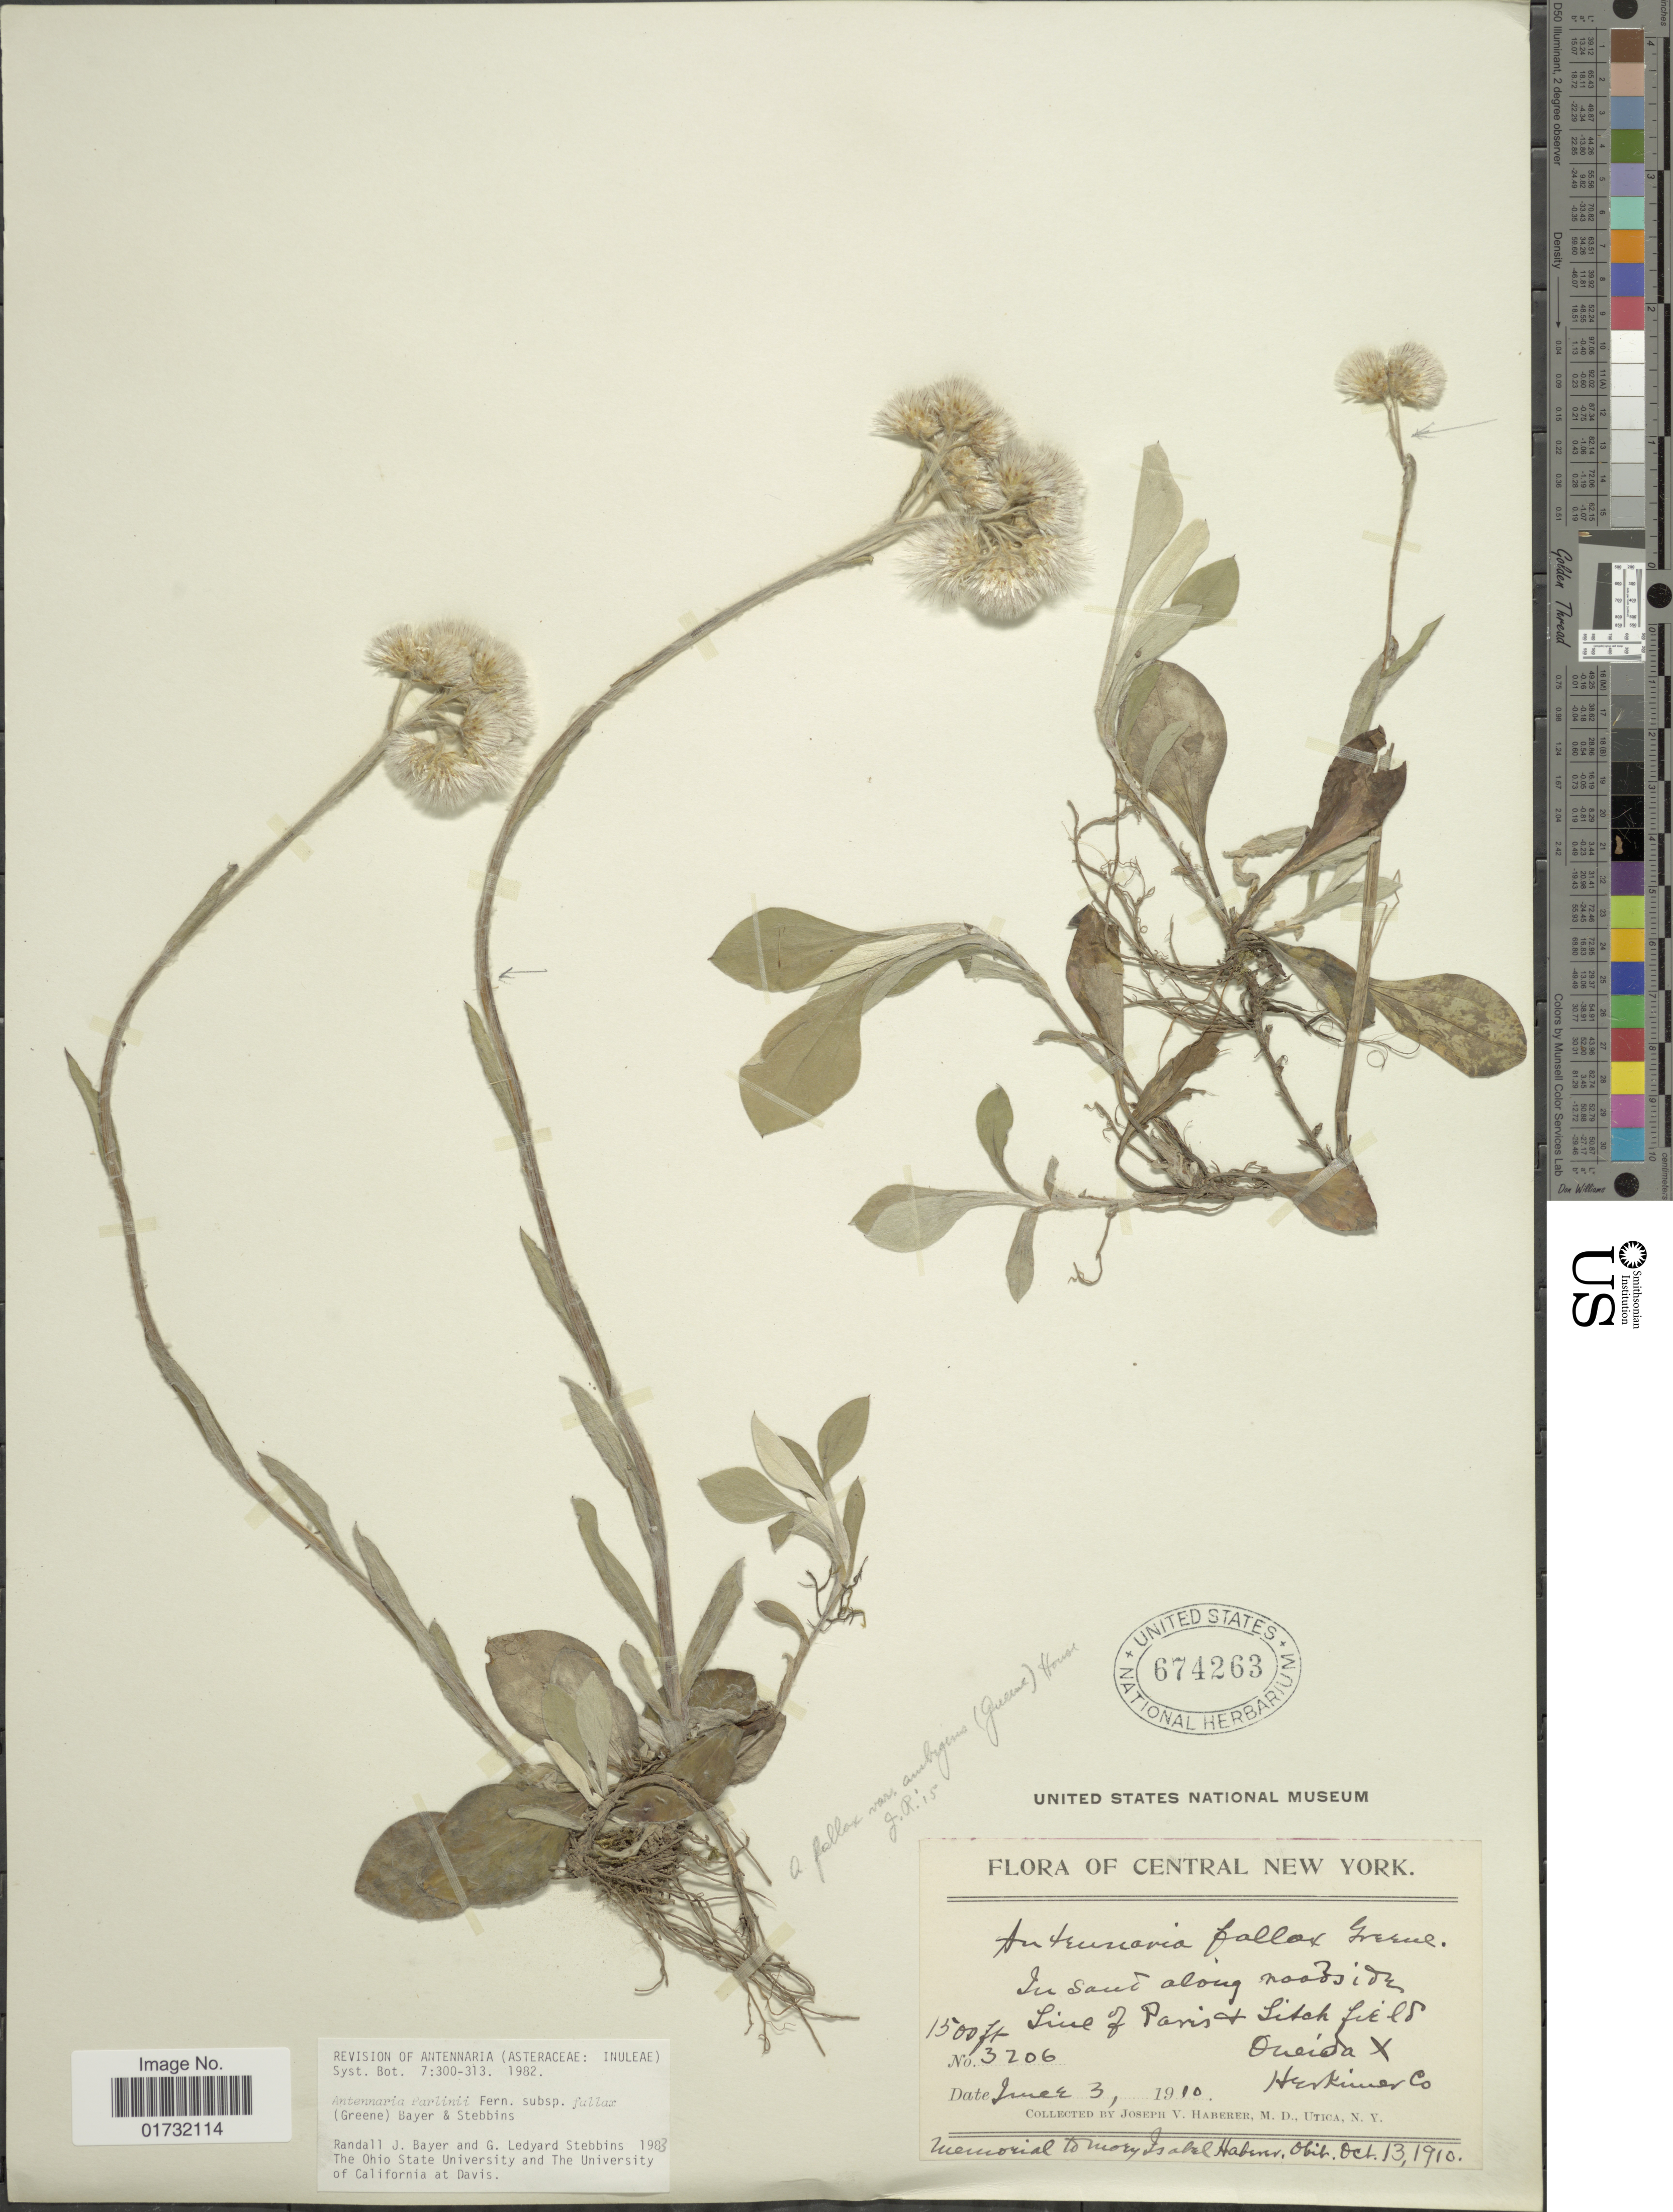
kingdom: Plantae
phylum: Tracheophyta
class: Magnoliopsida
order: Asterales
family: Asteraceae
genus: Antennaria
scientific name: Antennaria parlinii subsp. fallax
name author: (Greene) R.J. Bayer & Stebbins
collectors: J. V. Haberer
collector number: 3206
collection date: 1910-06-03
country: United States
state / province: New York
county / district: Oneida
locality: Central New York. roadside. Line of Paris & Litchfield. Oneida Co. Herkiner Co.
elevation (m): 457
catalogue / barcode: US 674263